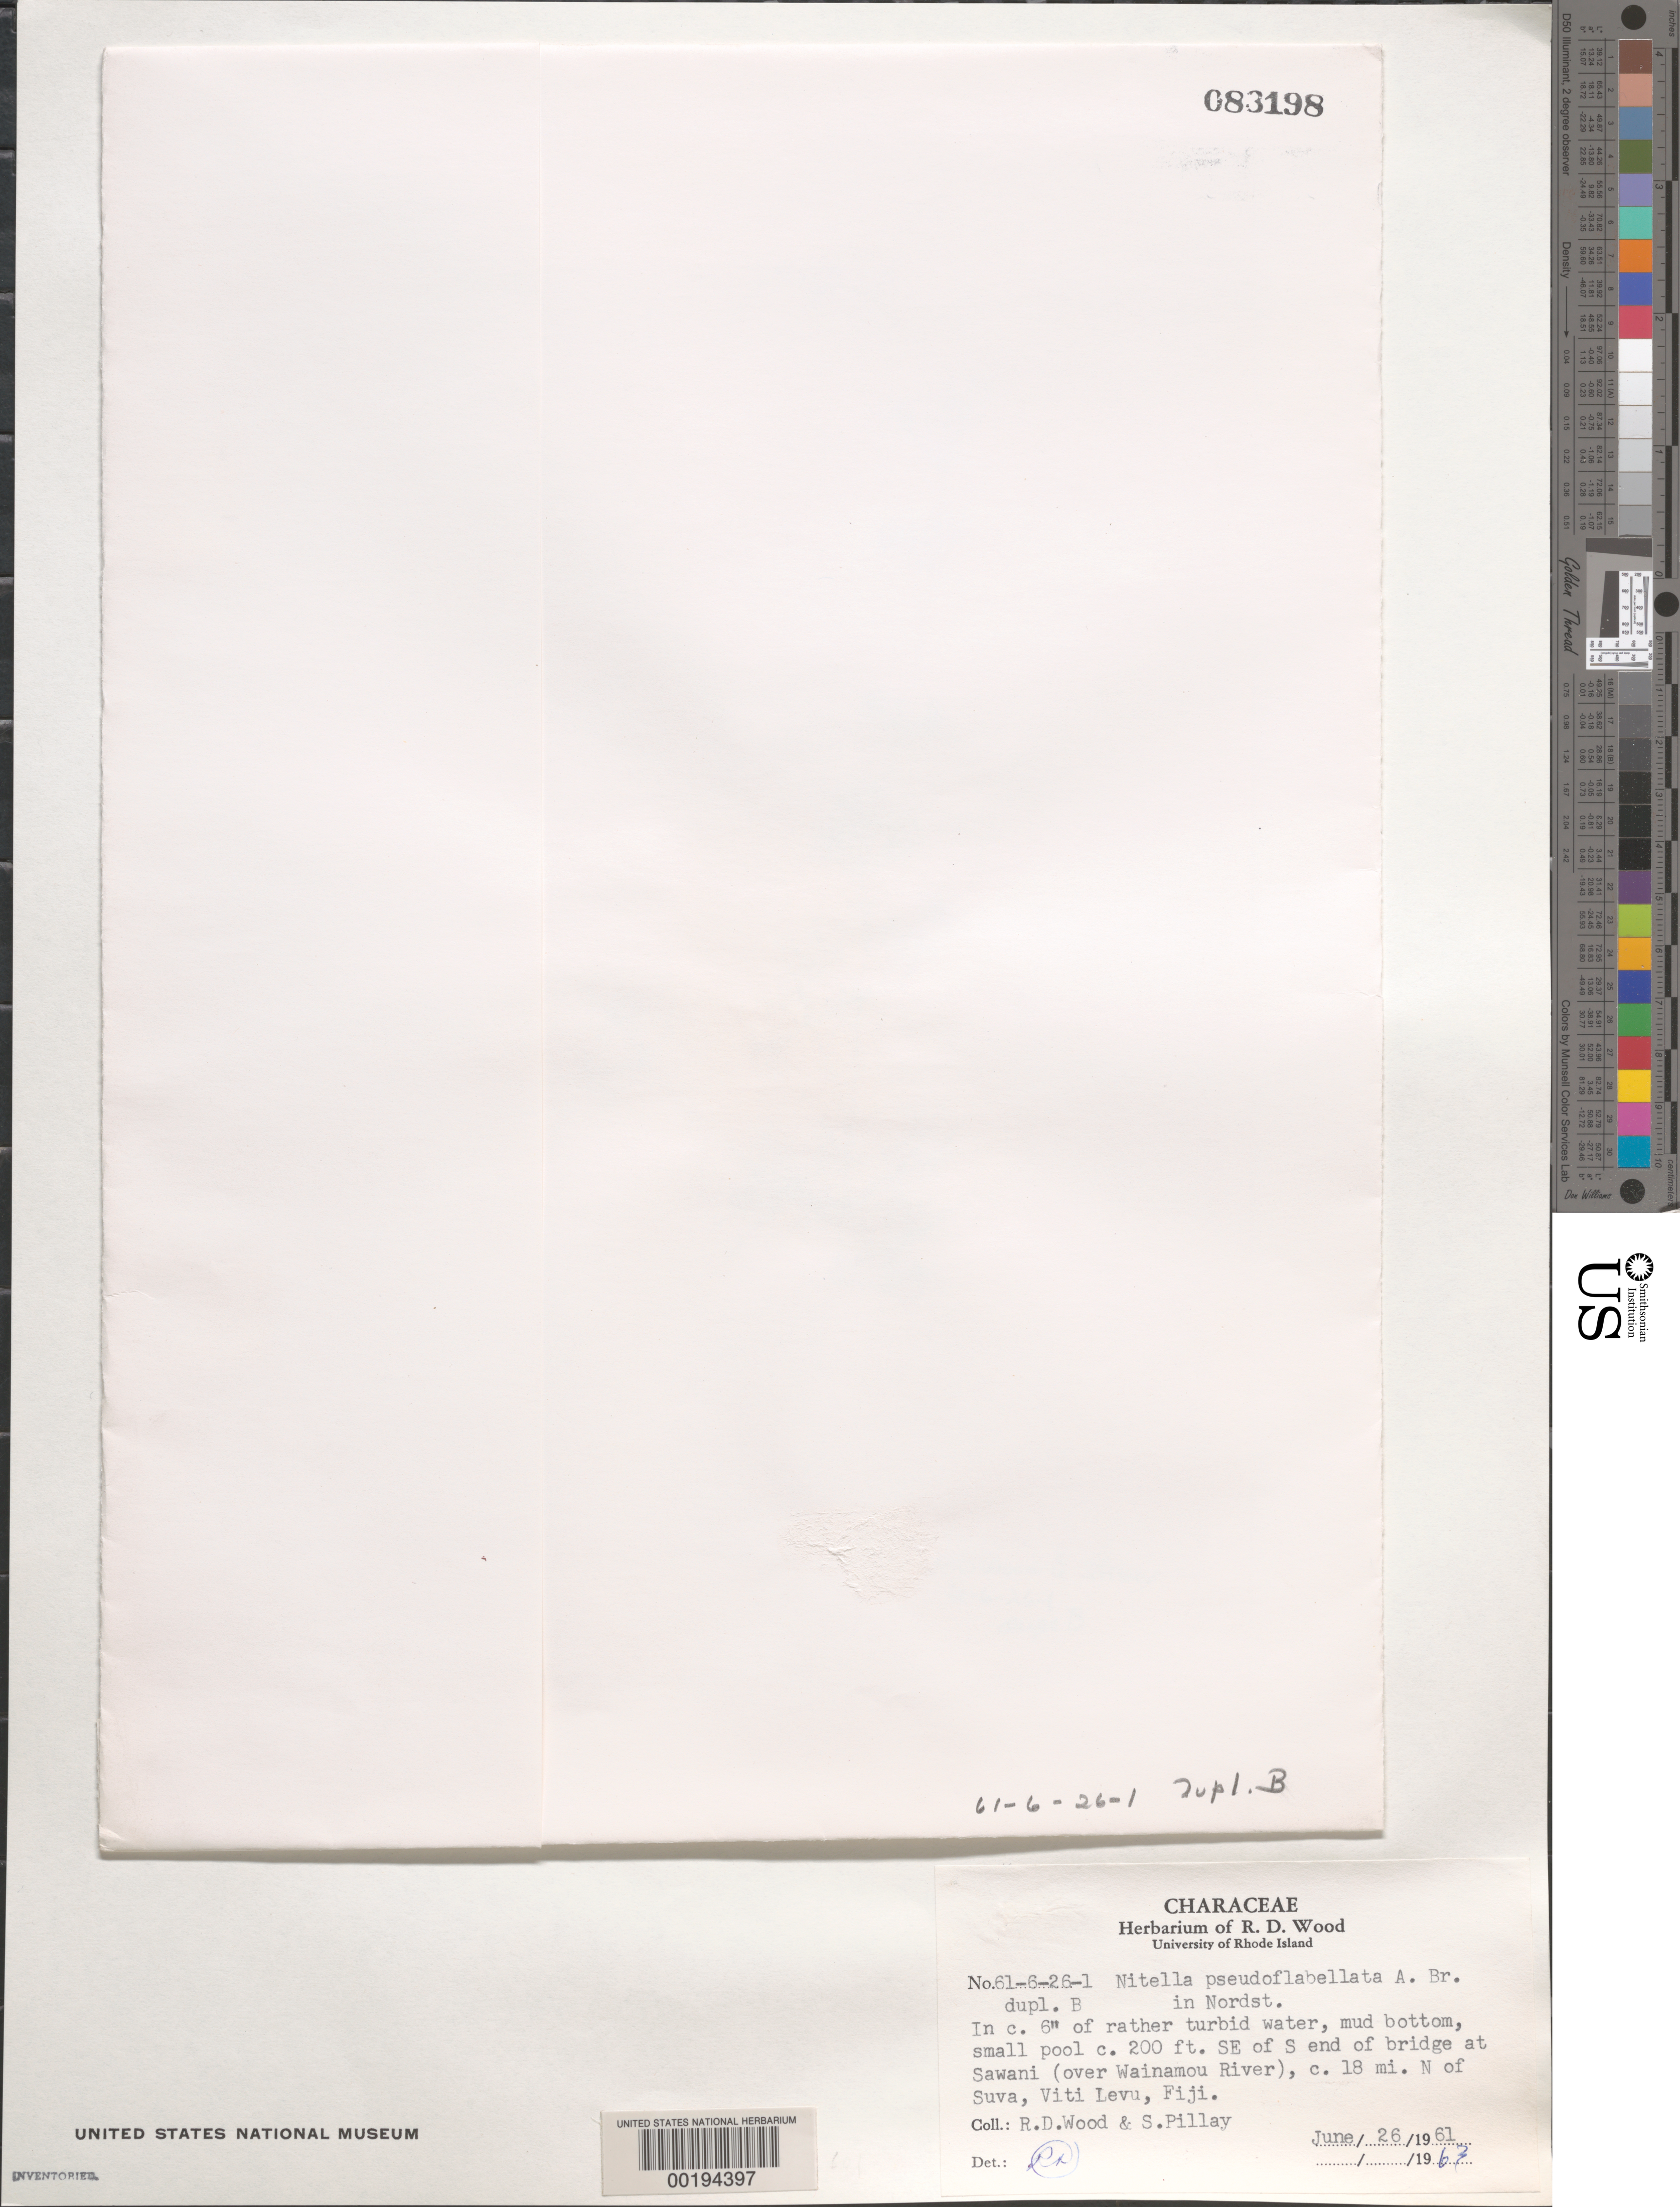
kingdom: Plantae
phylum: Charophyta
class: Charophyceae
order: Charales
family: Characeae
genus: Nitella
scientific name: Nitella pseudoflabellata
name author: A. Braun in A. Braun & Rabenh.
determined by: Wood, R. D.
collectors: R. Wood & S. Pillay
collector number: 61-6-26-1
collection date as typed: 26 Jun 1961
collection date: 1961-06-26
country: Fiji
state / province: Central Division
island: Viti Levu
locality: Viti levu, wainamou river, sawani, ca. 18 miles north of suva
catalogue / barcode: US 83198